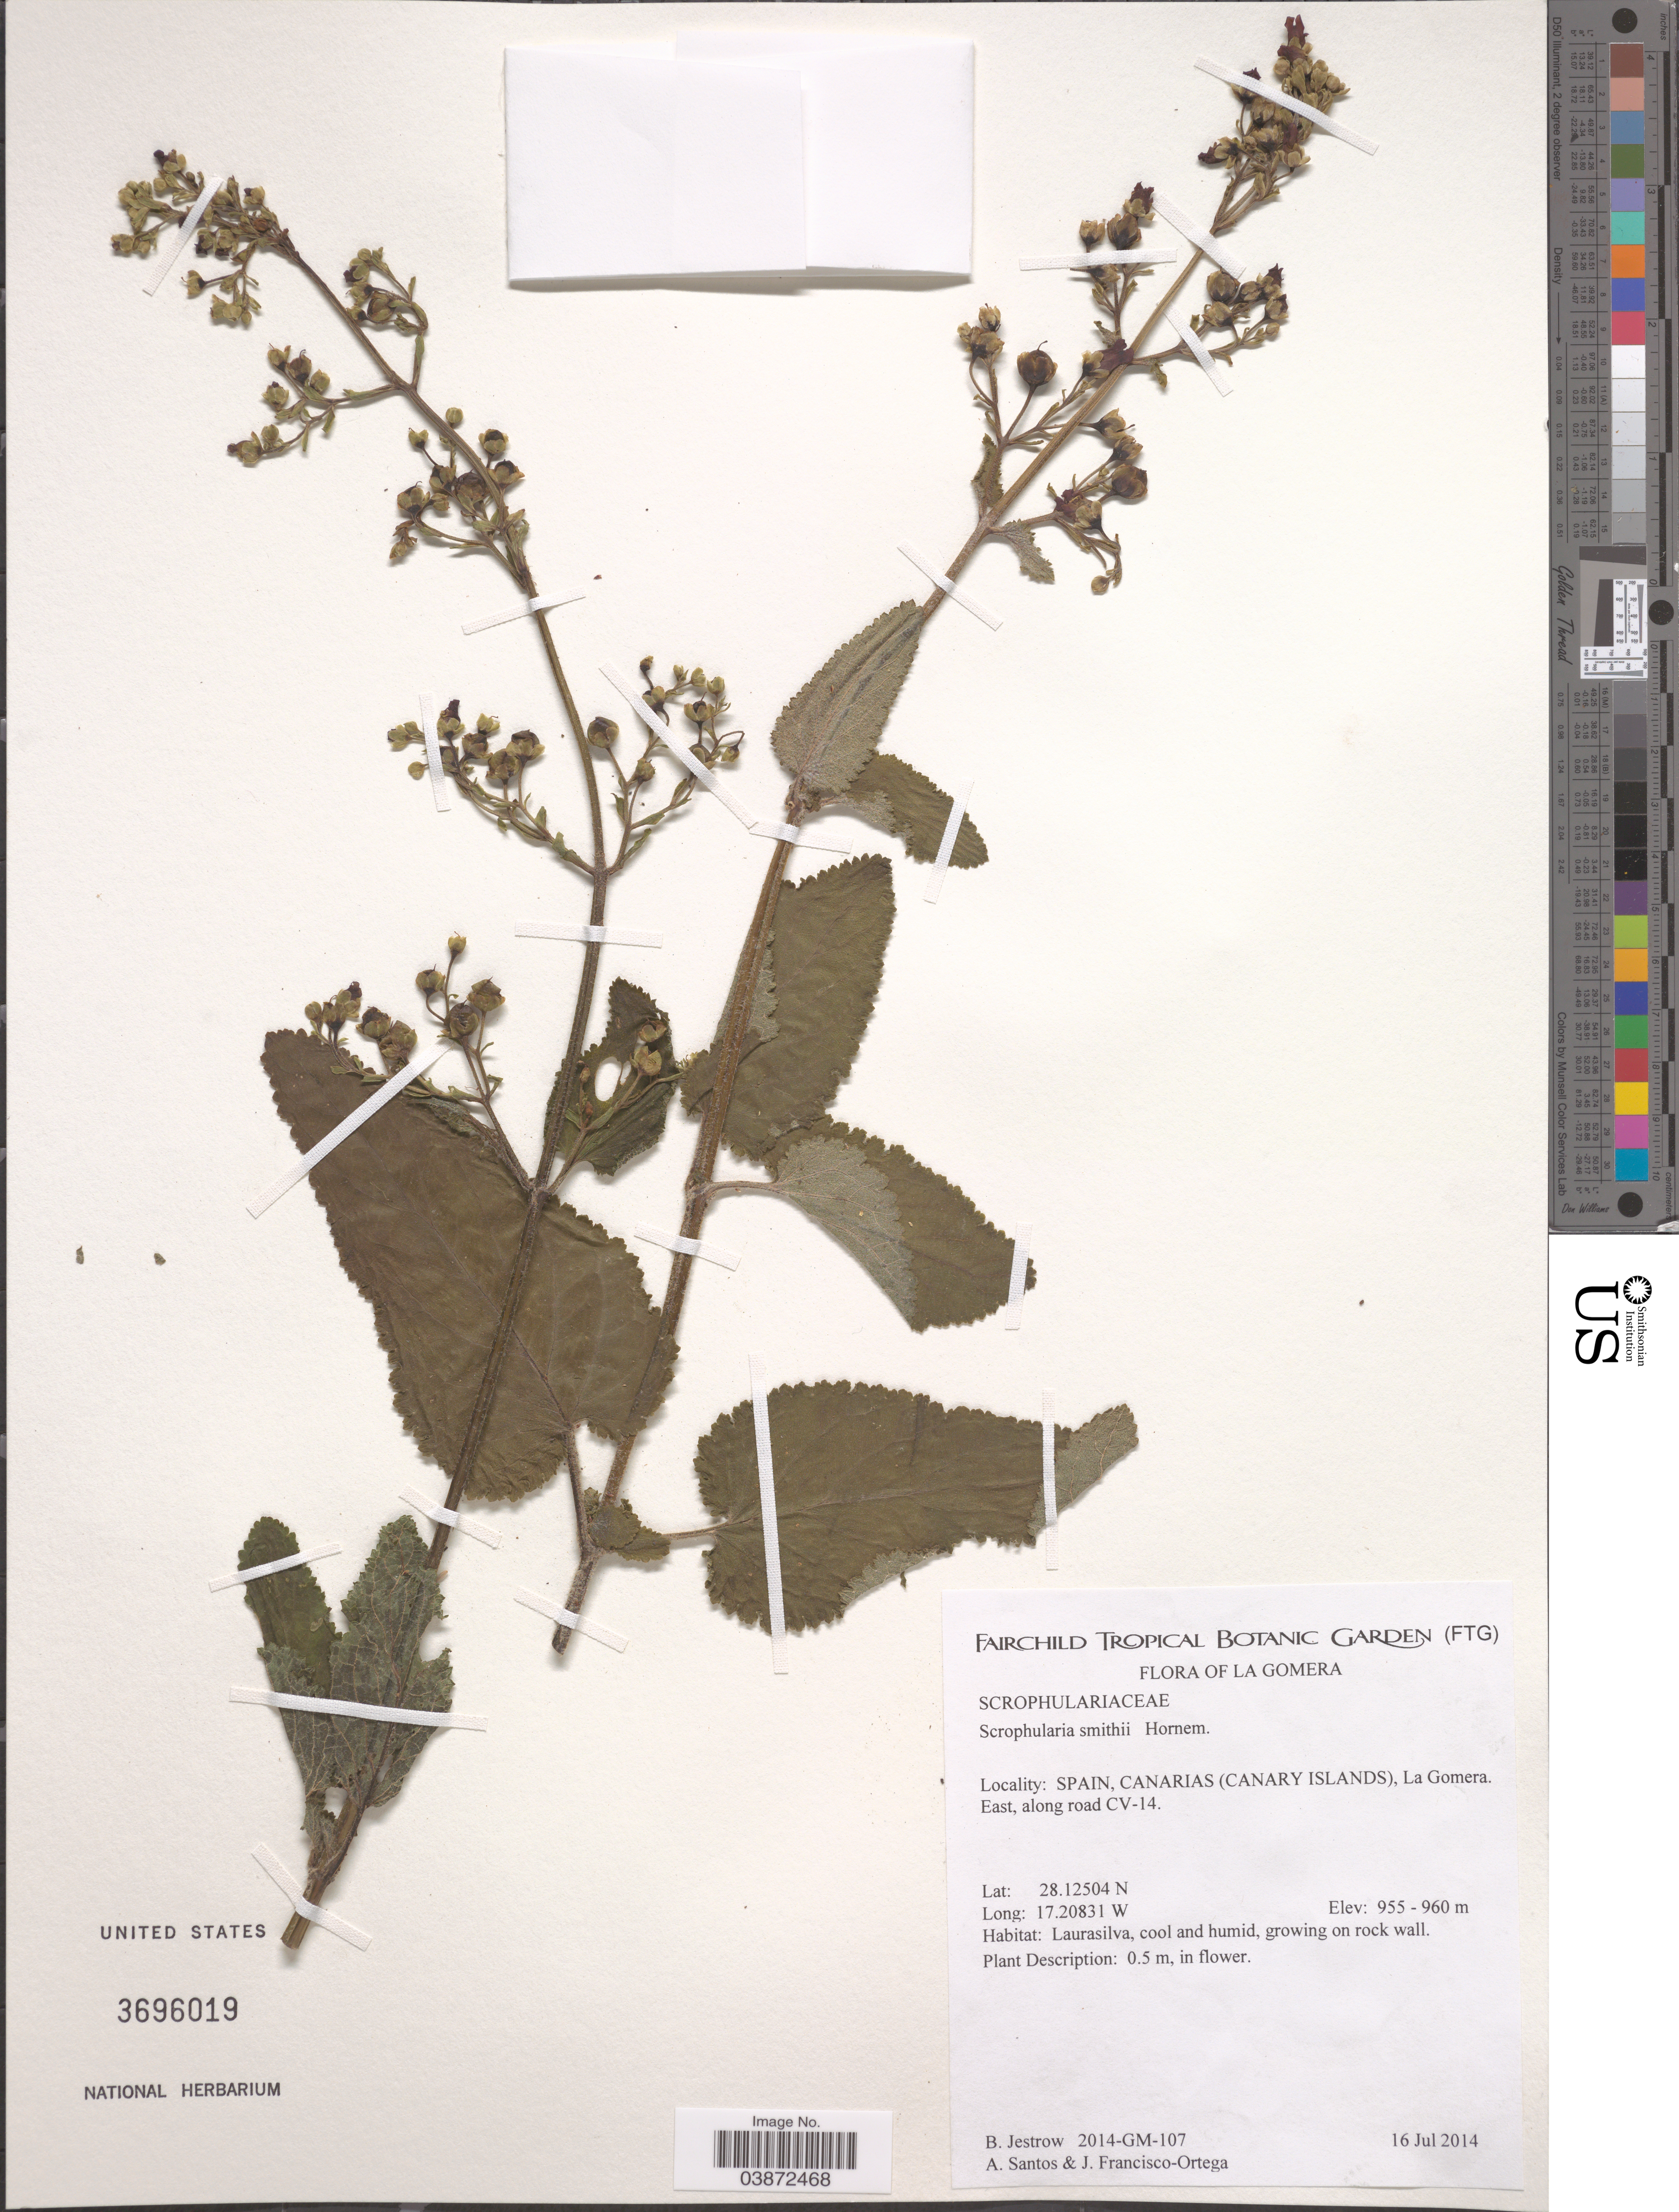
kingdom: Plantae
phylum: Tracheophyta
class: Magnoliopsida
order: Lamiales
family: Scrophulariaceae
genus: Scrophularia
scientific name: Scrophularia smithii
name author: Hornem.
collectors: B. Jestrow, A. Santos & J. Fransisco-Ortega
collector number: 2014-GM-107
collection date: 2014-06-16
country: Spain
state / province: Canarias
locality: La Gomera. (Canary Islands), La Gomera. East, along road CV-14.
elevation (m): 955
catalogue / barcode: US 3696019